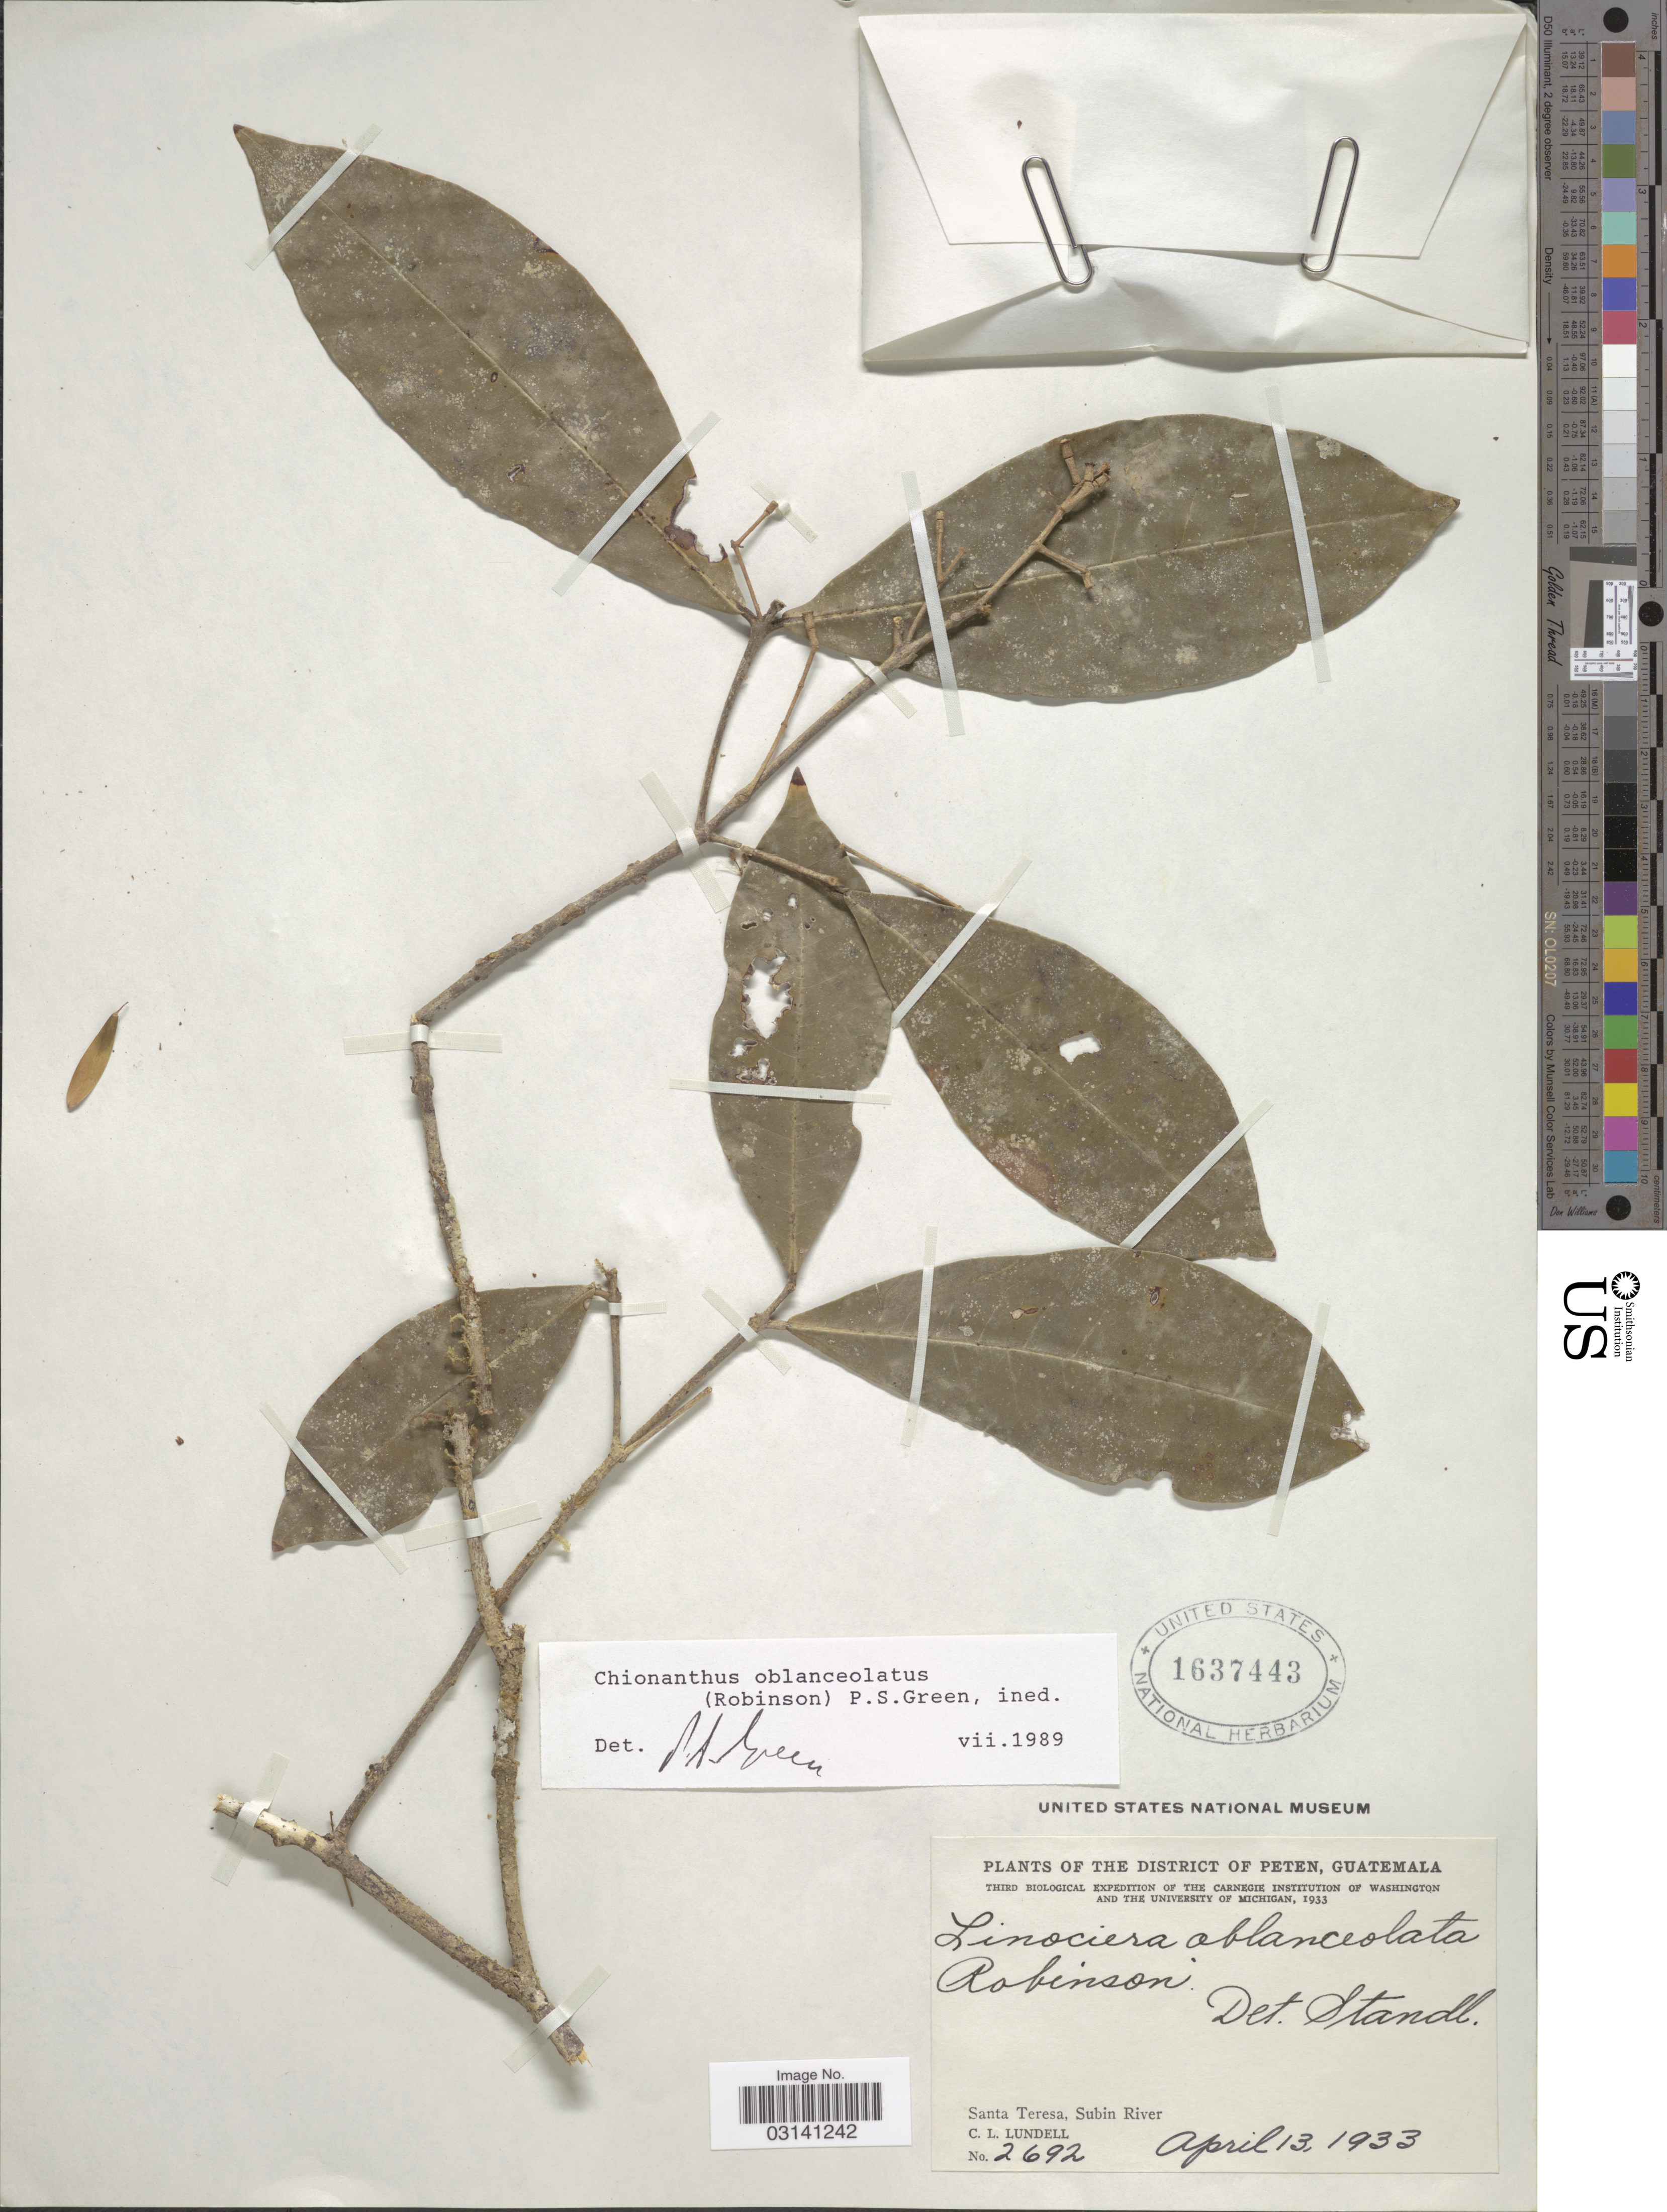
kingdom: Plantae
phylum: Tracheophyta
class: Magnoliopsida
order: Lamiales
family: Oleaceae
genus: Chionanthus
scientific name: Chionanthus oblanceolatus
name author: (B.L. Rob.) P.S. Green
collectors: C. L. Lundell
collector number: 2692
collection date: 1933-04-13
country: Guatemala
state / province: El Petén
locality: The District of Peten, Santa Teresa, Subin River.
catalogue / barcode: US 1637443